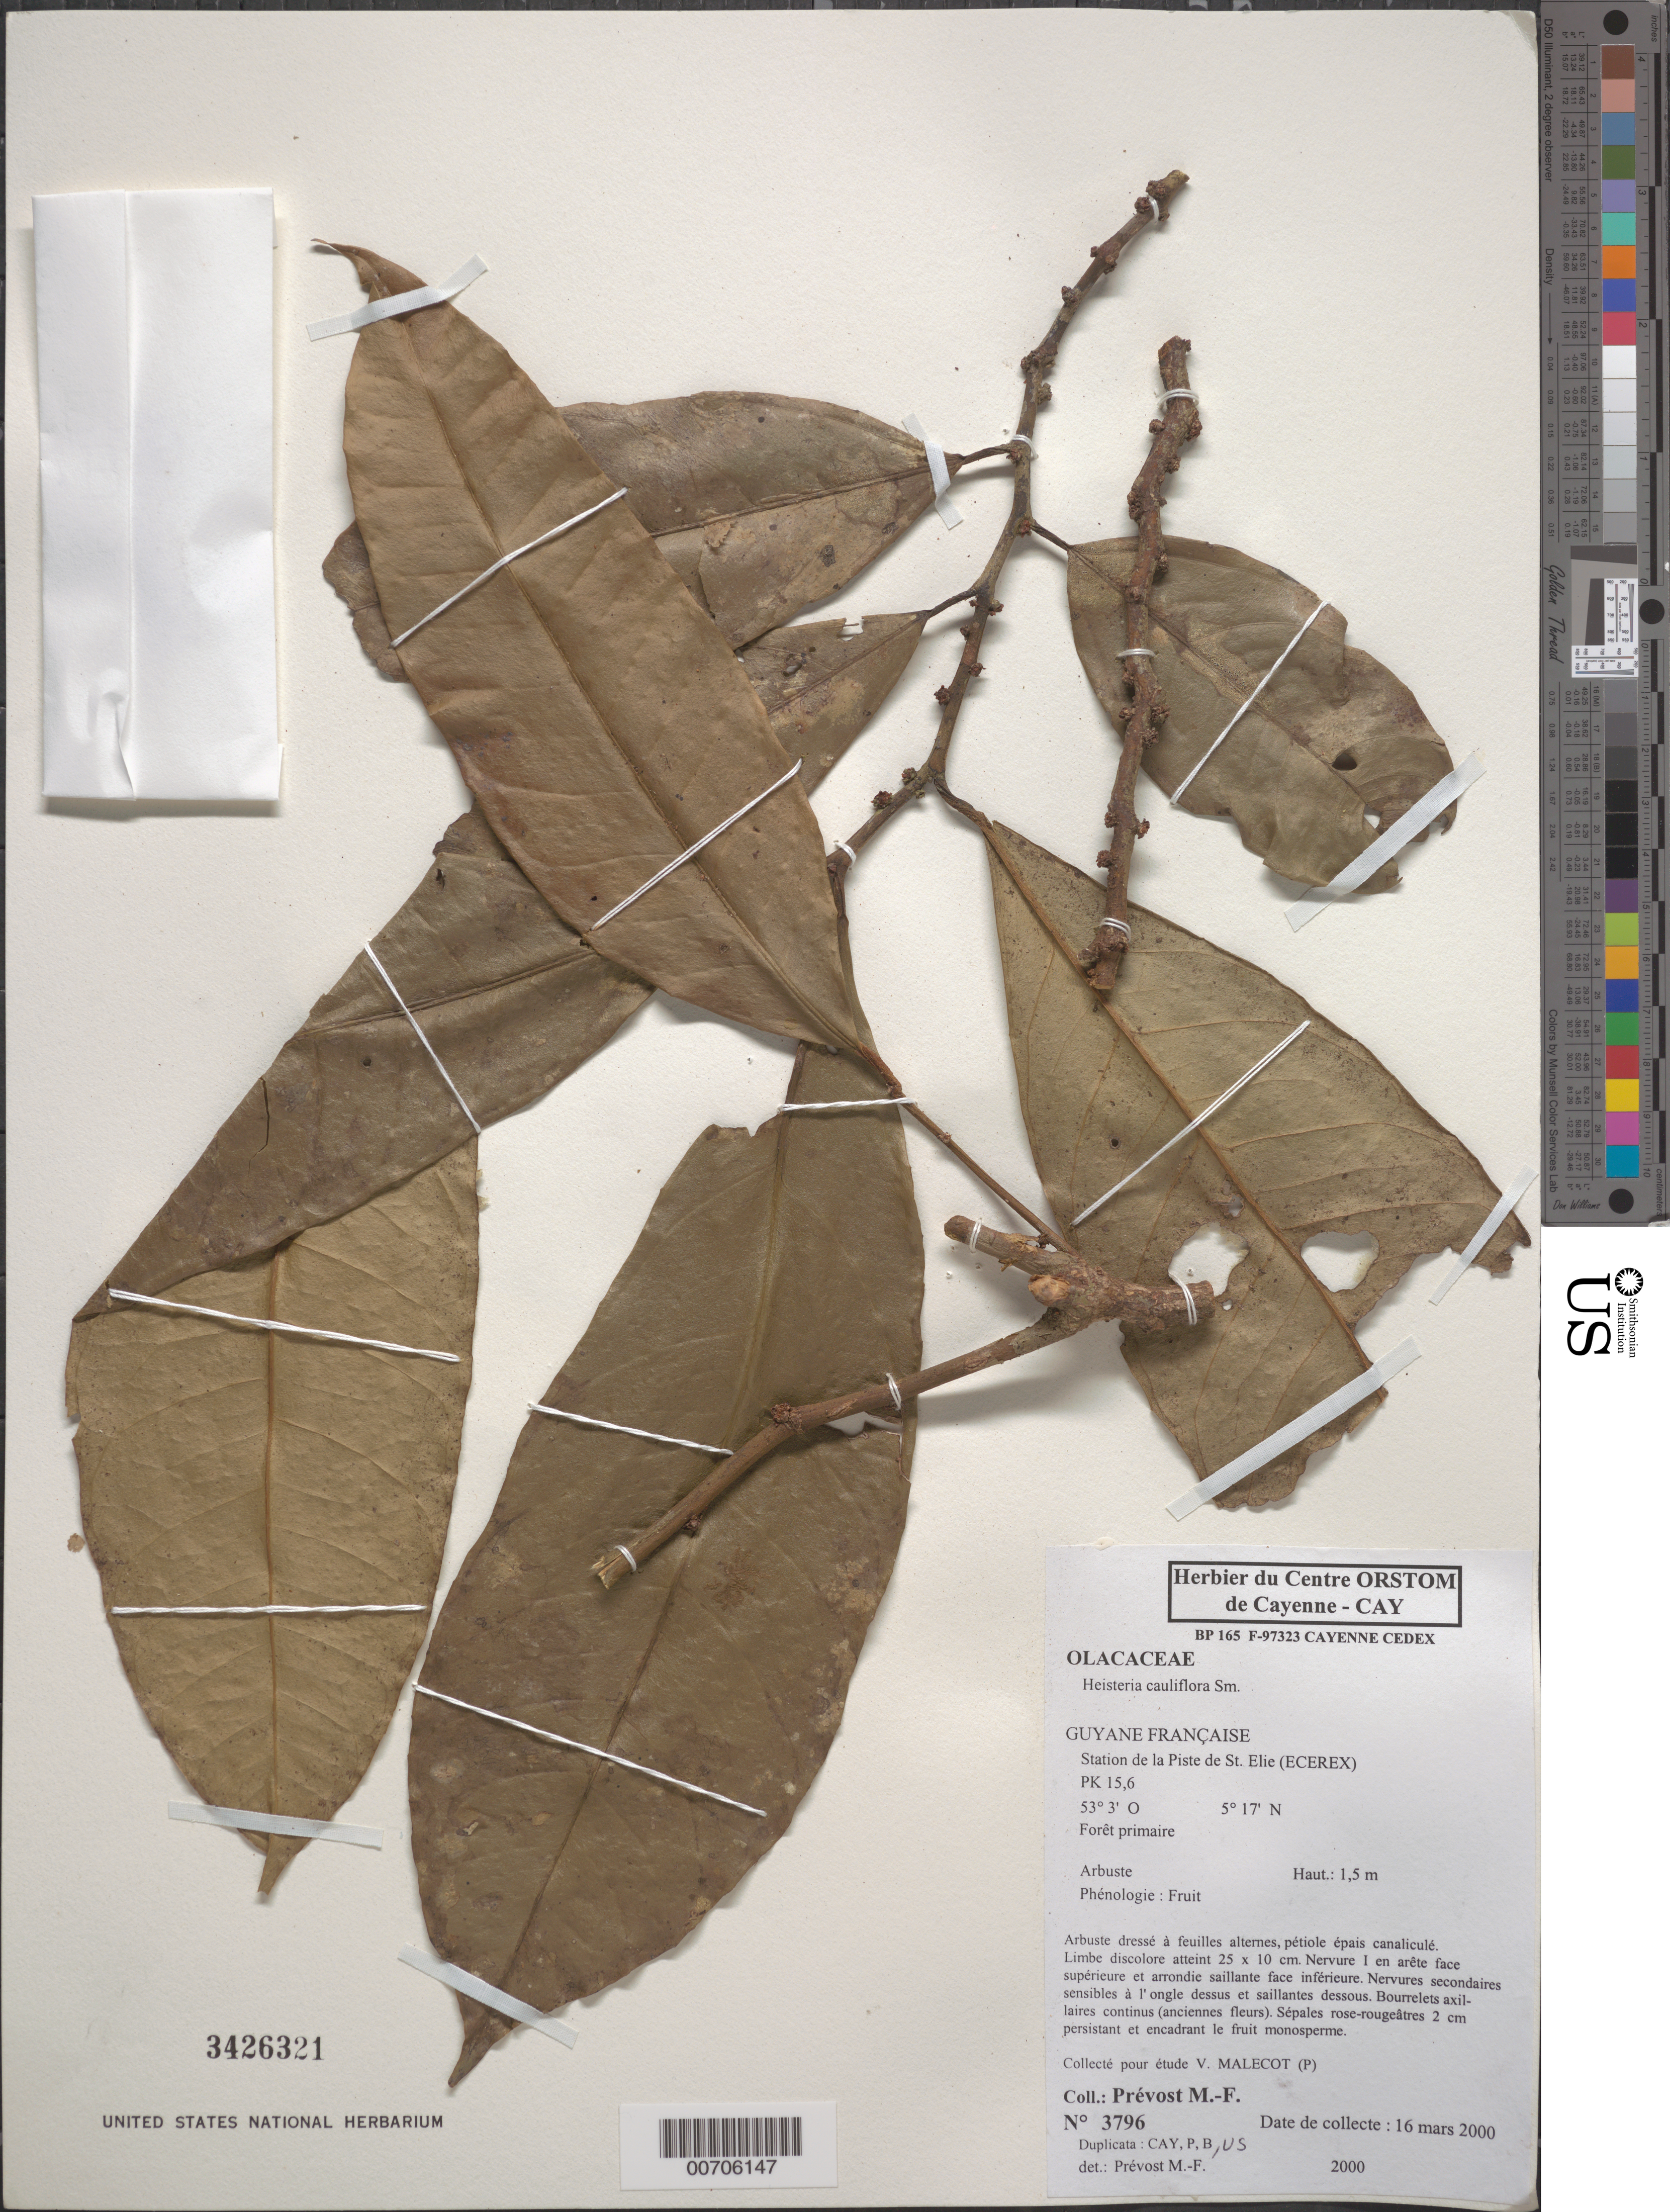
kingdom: Plantae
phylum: Tracheophyta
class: Magnoliopsida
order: Santalales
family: Erythropalaceae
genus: Heisteria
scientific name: Heisteria cauliflora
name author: Sm.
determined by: Prévost, M.-F.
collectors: M.-F. Prévost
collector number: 3796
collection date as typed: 16-Mar-00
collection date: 2000-03-16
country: French Guiana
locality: Station de la Piste de Saint-Élie (ECEREX), pk 15.6, camp ORSTOM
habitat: Primary forest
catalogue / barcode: US 3426321